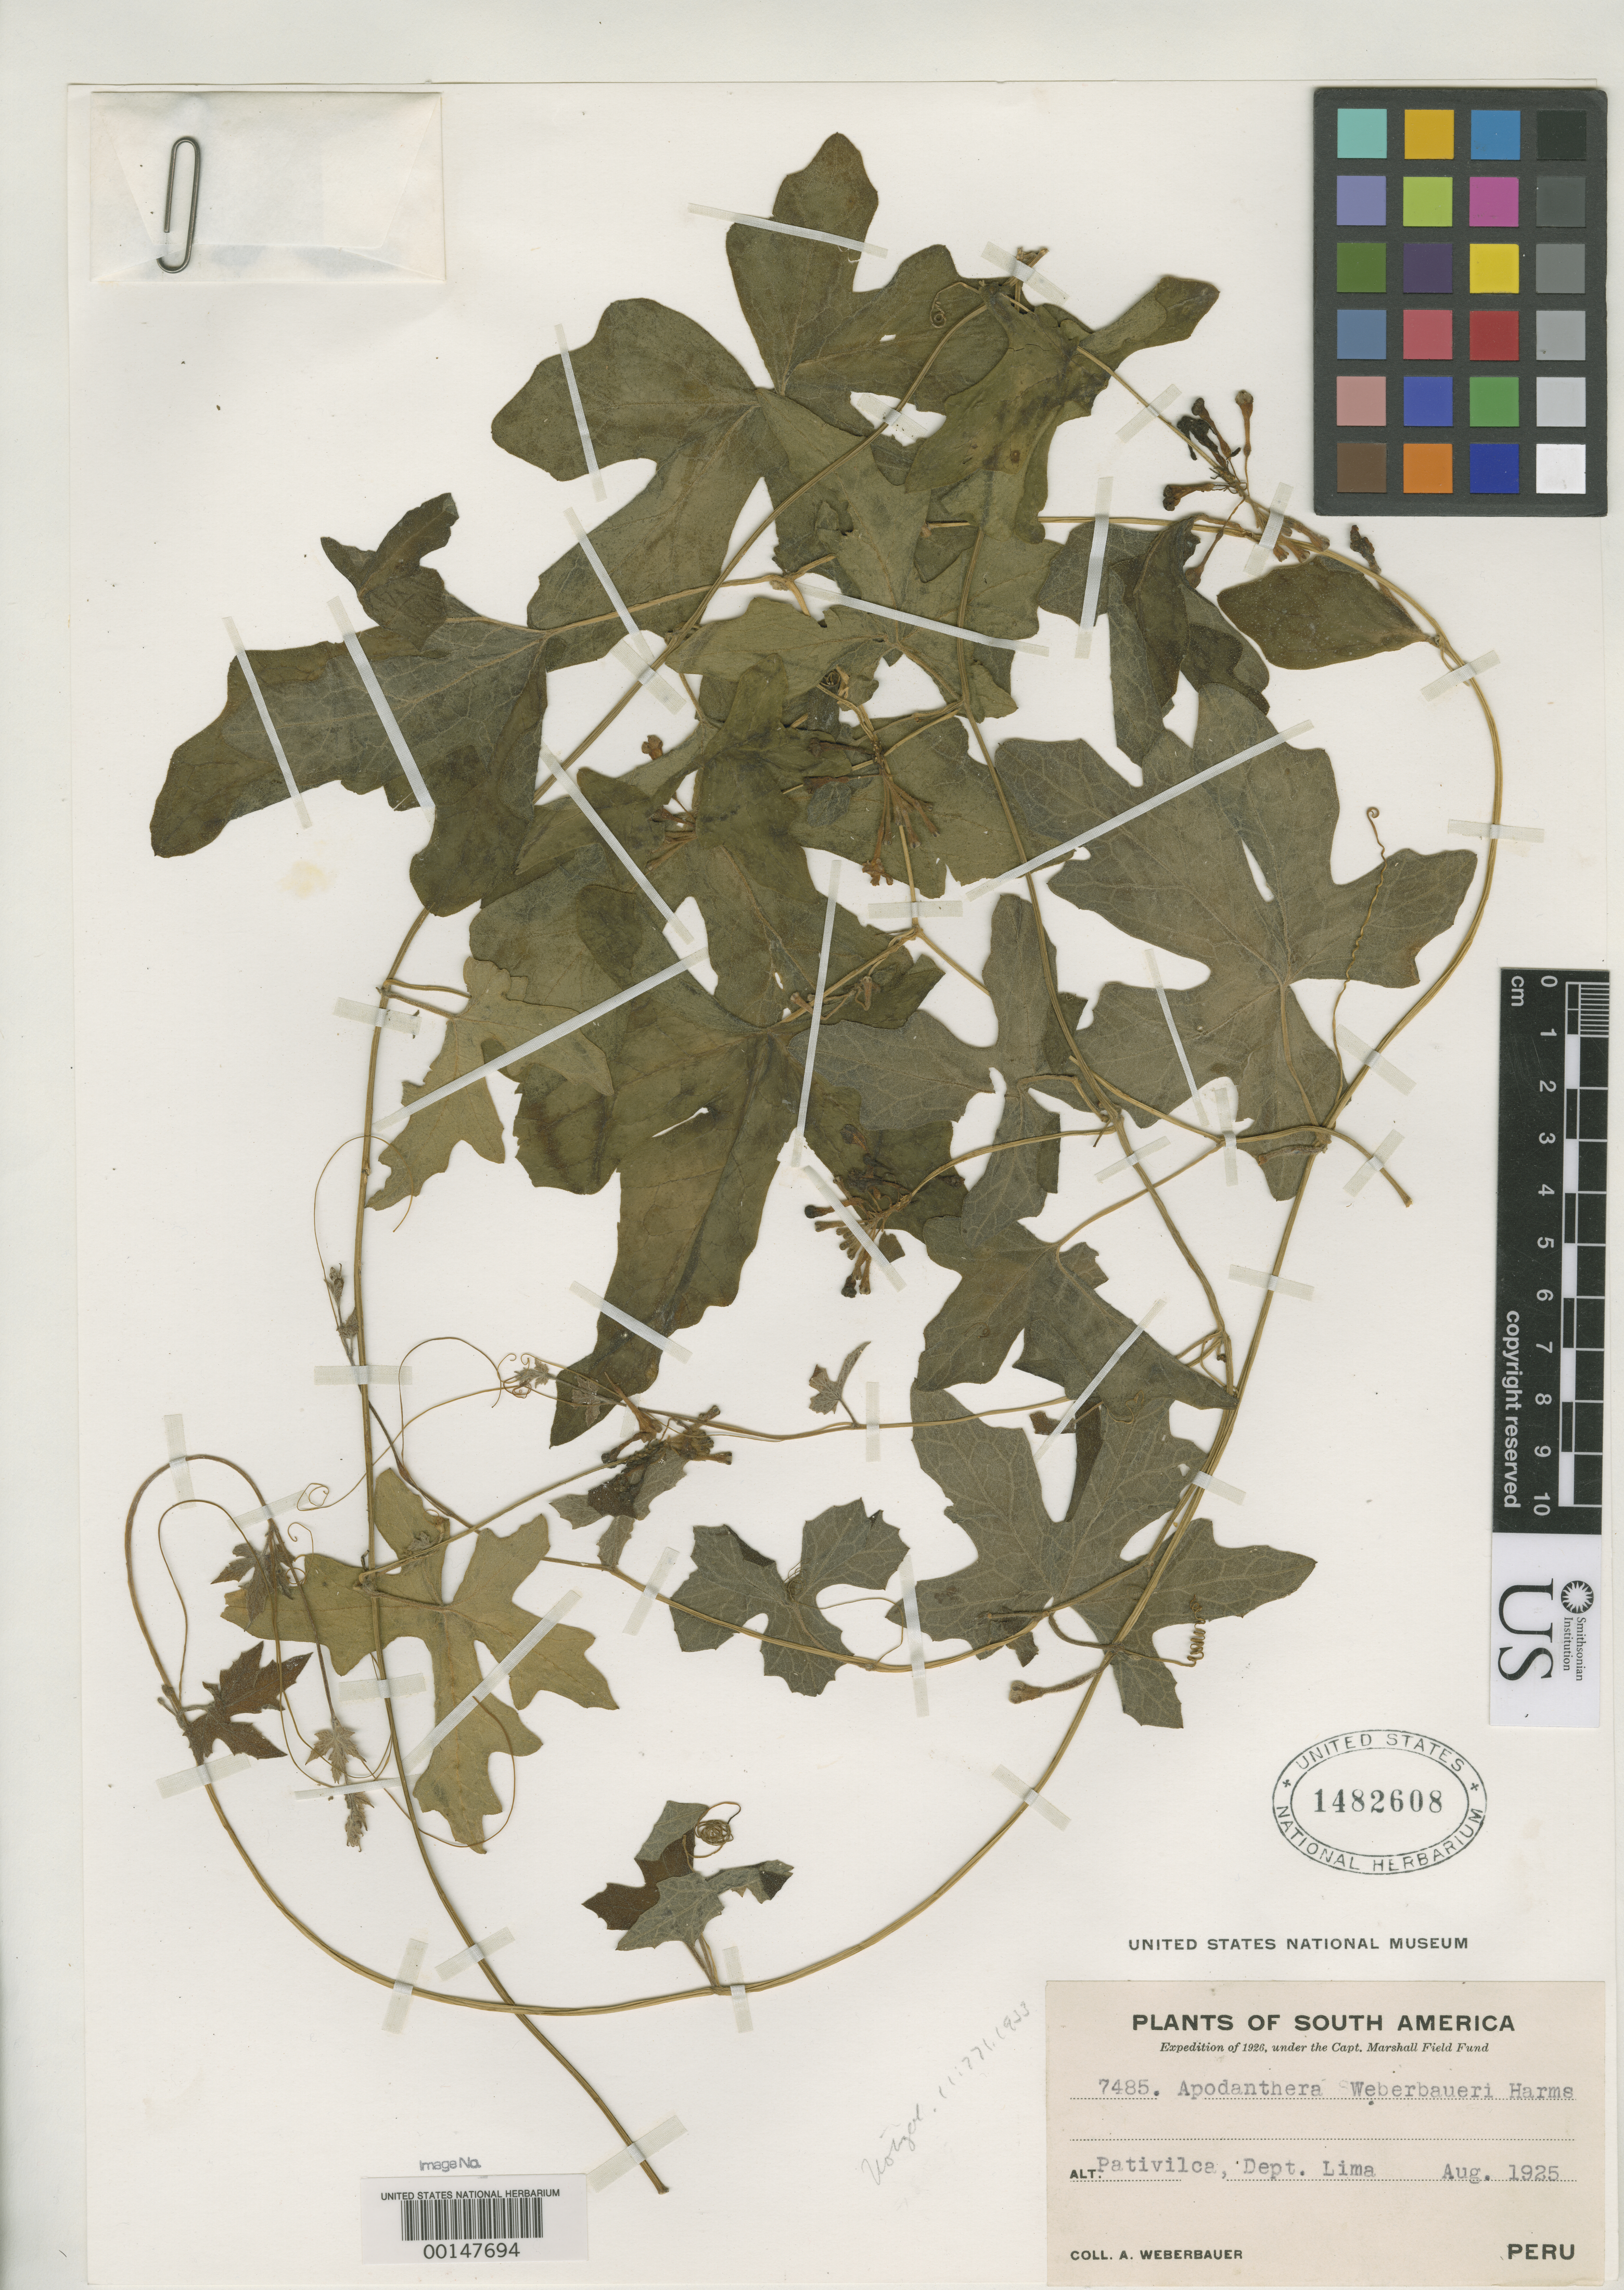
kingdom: Plantae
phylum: Tracheophyta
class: Magnoliopsida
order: Cucurbitales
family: Cucurbitaceae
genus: Apodanthera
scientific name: Apodanthera weberbaueri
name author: Harms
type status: Isotype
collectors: A. Weberbauer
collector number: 7485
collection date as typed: Aug 1925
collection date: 1925-08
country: Peru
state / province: Lima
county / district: Huaral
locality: Pativilca, Loma. Chancay.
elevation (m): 200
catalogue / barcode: US 1482608